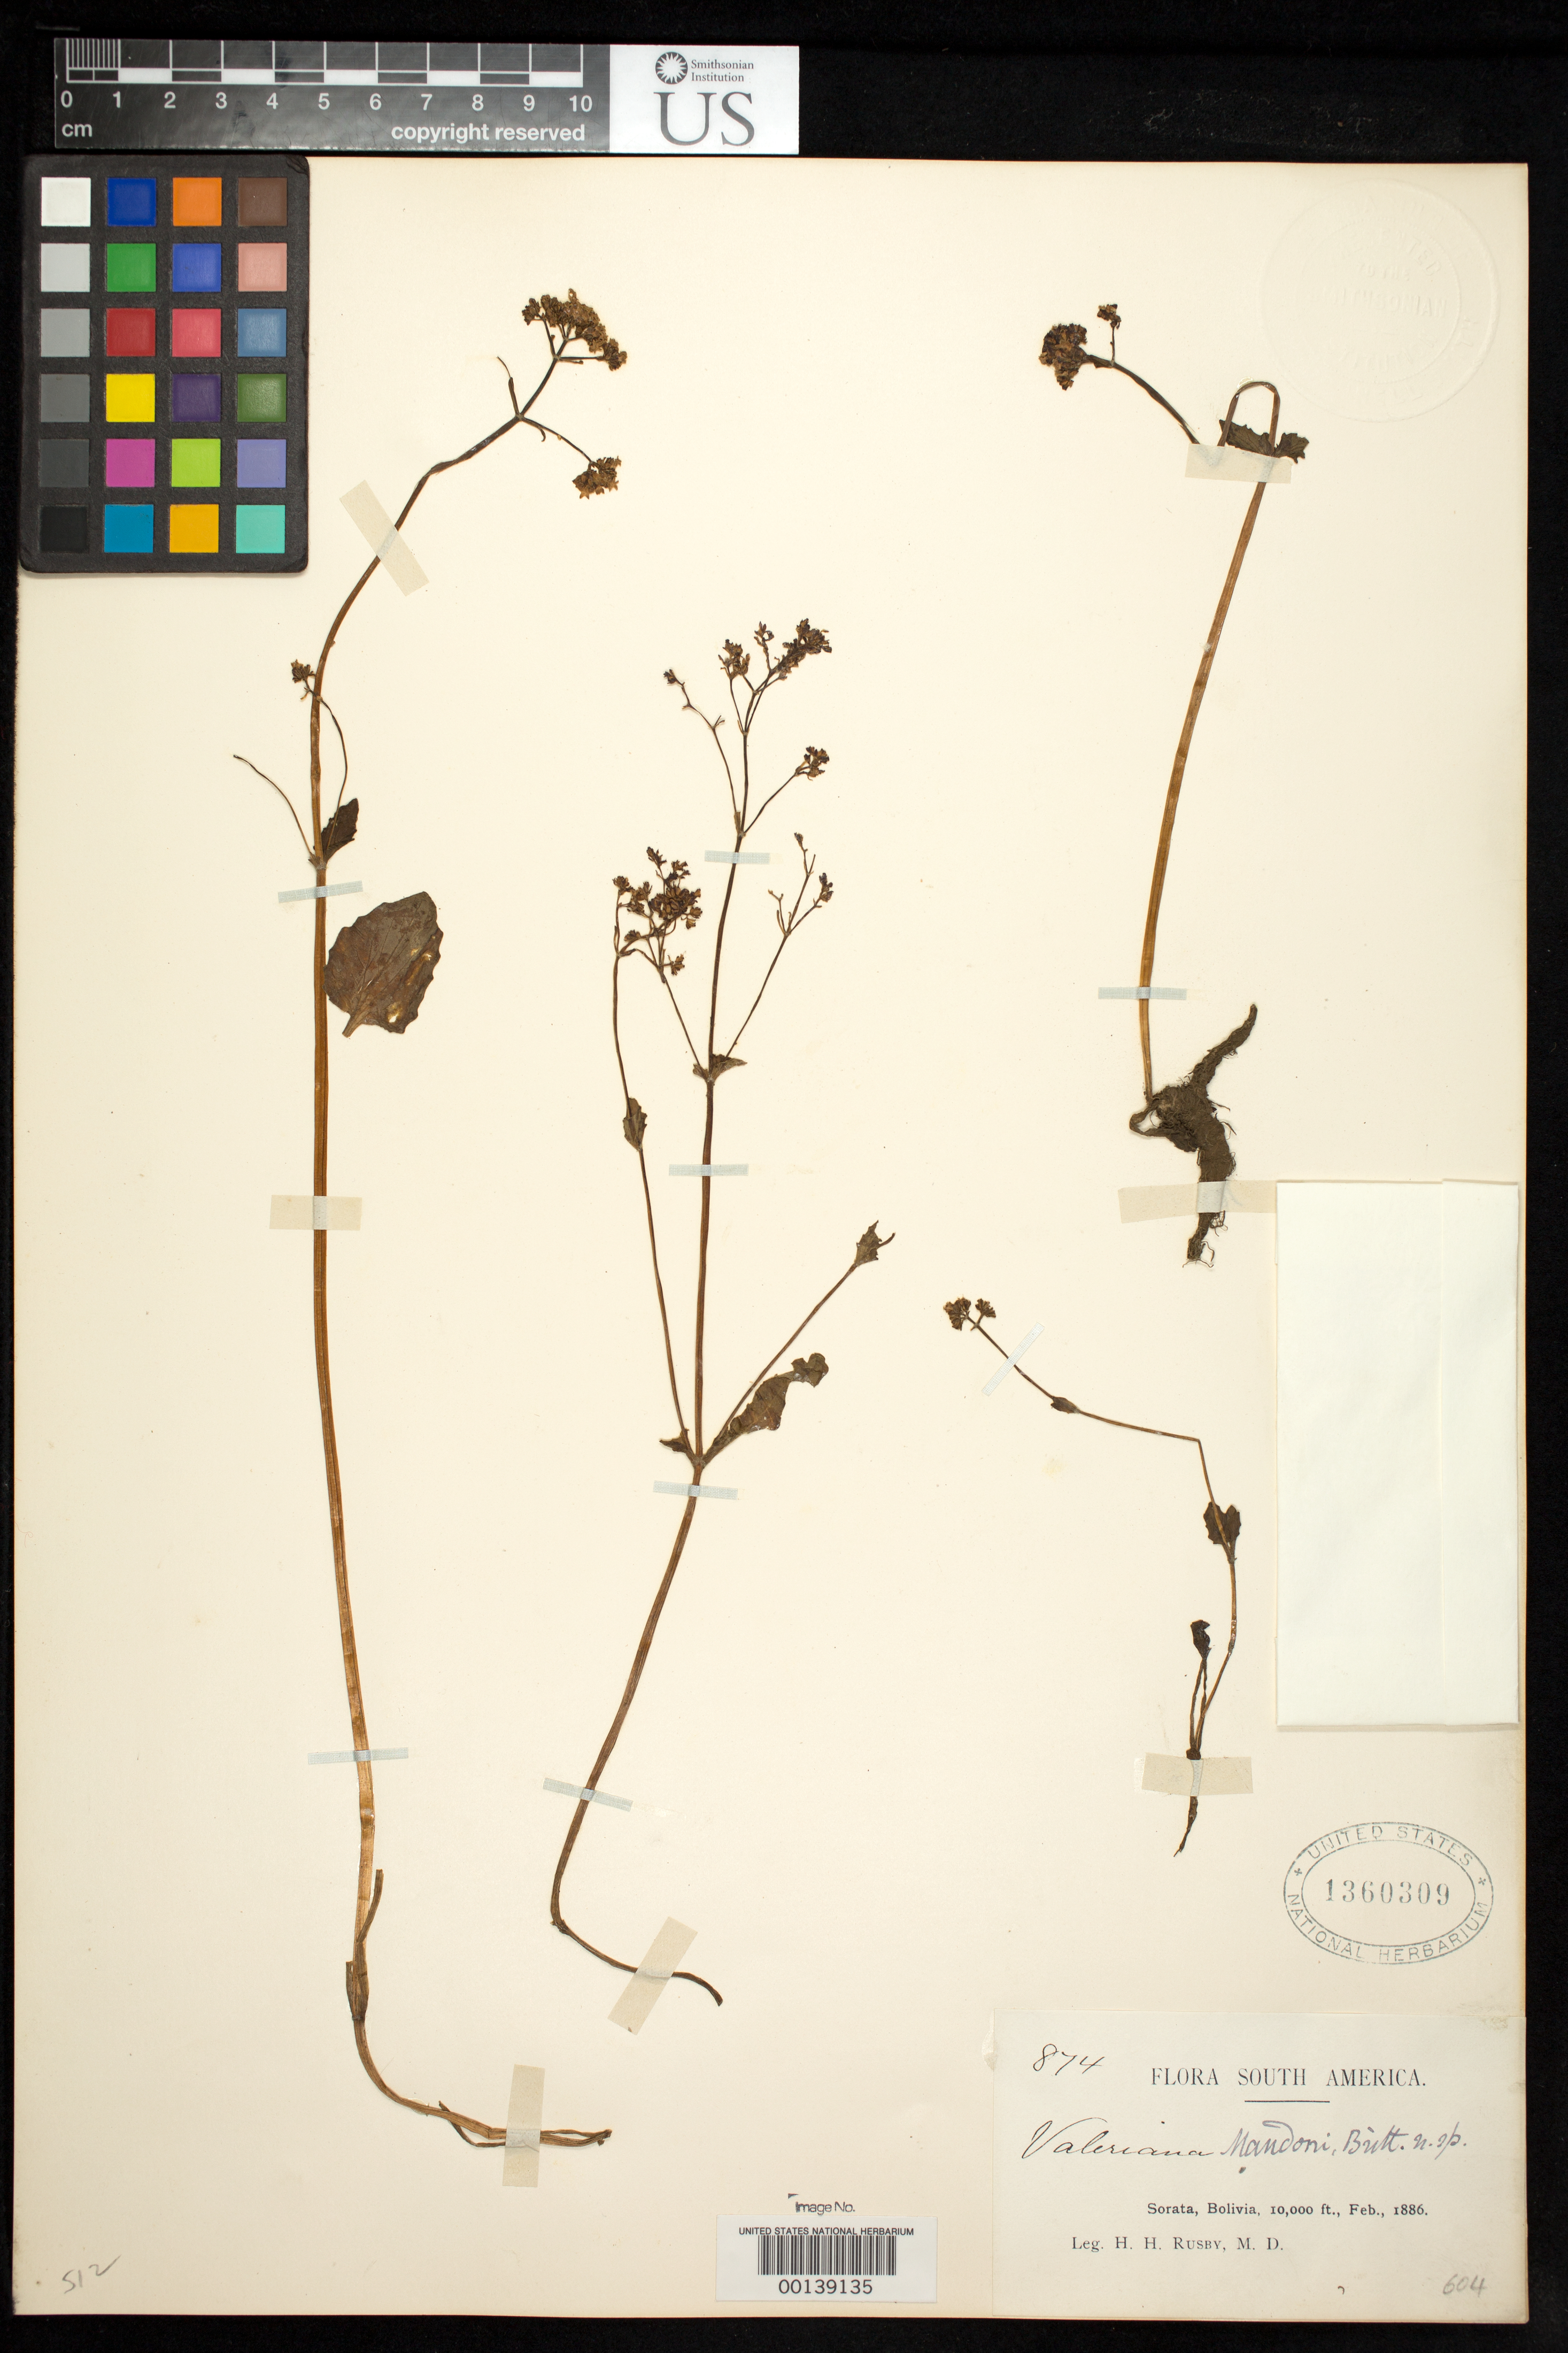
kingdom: Plantae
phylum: Tracheophyta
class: Magnoliopsida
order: Dipsacales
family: Caprifoliaceae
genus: Valeriana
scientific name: Valeriana mandonii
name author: Britton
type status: Syntype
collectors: H. H. Rusby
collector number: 874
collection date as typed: Feb 1886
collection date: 1886-02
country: Bolivia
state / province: La Paz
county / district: Larecaja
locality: Sorata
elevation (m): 3048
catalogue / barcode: US 1360309